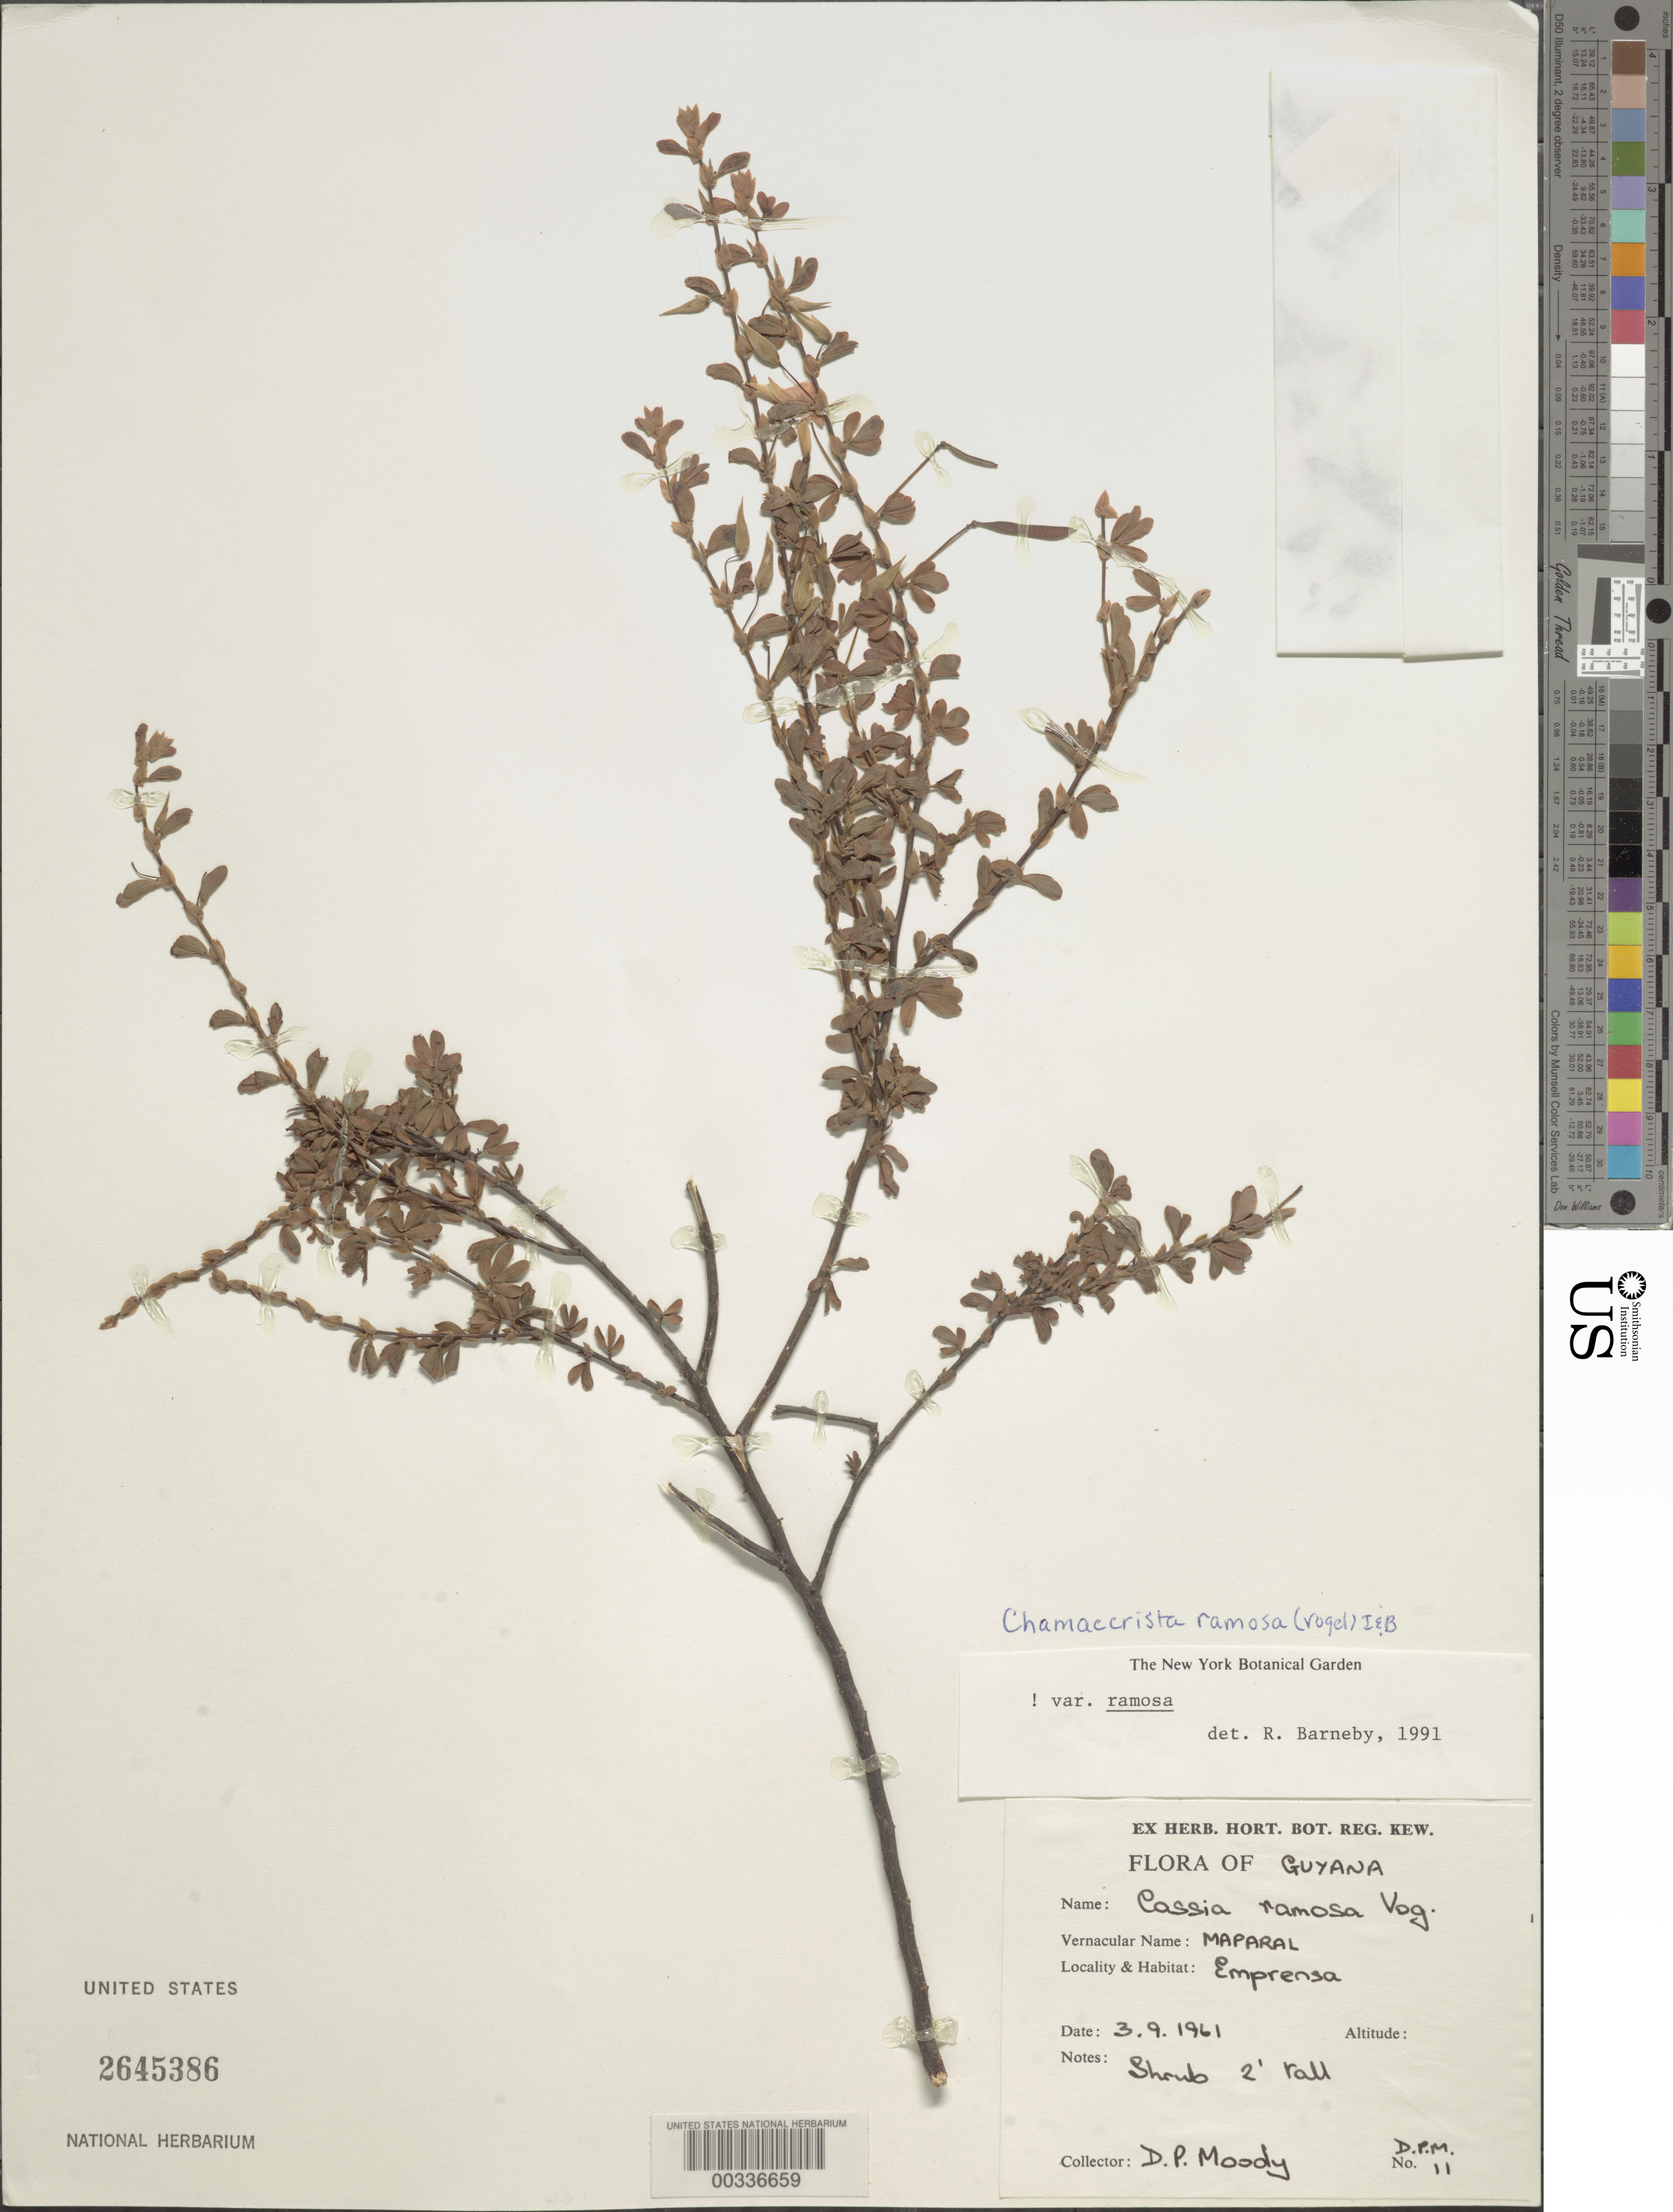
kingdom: Plantae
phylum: Tracheophyta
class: Magnoliopsida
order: Fabales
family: Fabaceae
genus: Chamaecrista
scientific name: Chamaecrista ramosa var. ramosa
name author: (Vogel) H.S. Irwin & Barneby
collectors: D. Moody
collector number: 11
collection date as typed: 03 Sep 1961 or 09 Mar 1961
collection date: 1961-03-09 or 1961-09-03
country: Guyana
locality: Emprensa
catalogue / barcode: US 2645386